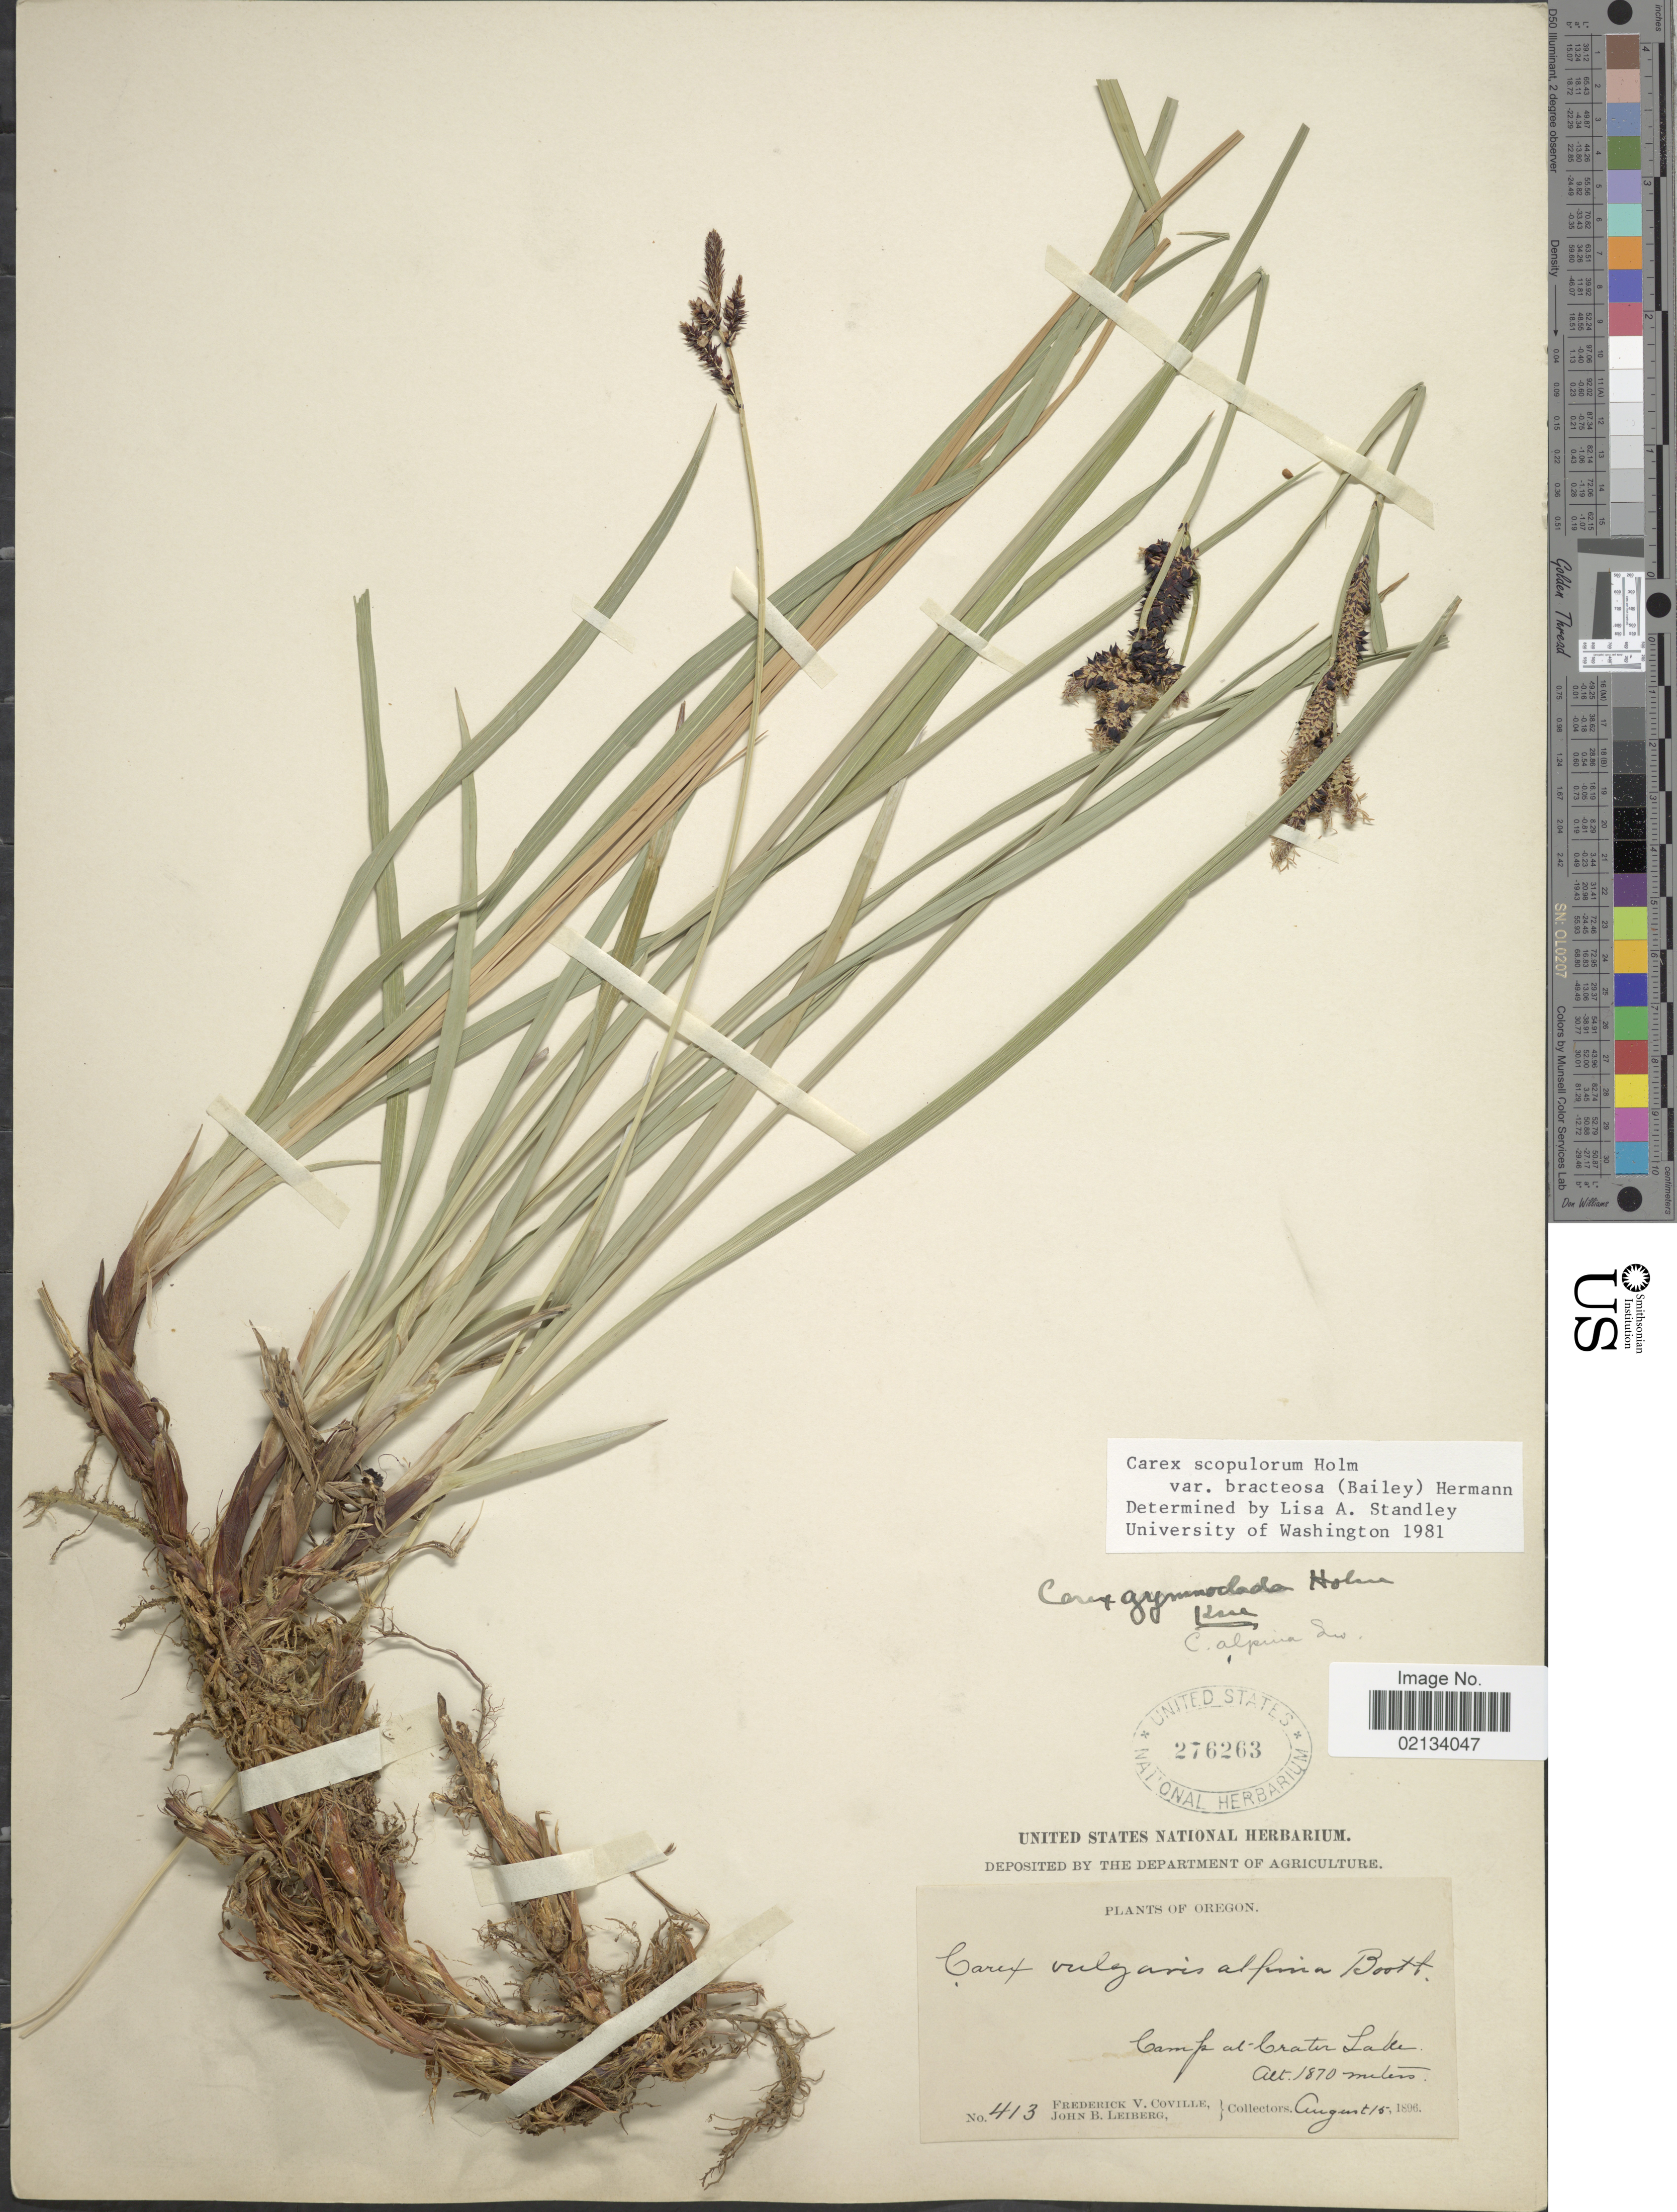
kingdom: Plantae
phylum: Tracheophyta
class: Liliopsida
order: Poales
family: Cyperaceae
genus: Carex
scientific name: Carex scopulorum var. bracteosa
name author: (L.H. Bailey) F.J. Herm.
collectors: F. V. Coville & J. B. Leiberg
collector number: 413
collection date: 1896-08-15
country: United States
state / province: Oregon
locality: Camp at Crater Lake.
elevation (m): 1870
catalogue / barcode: US 276263